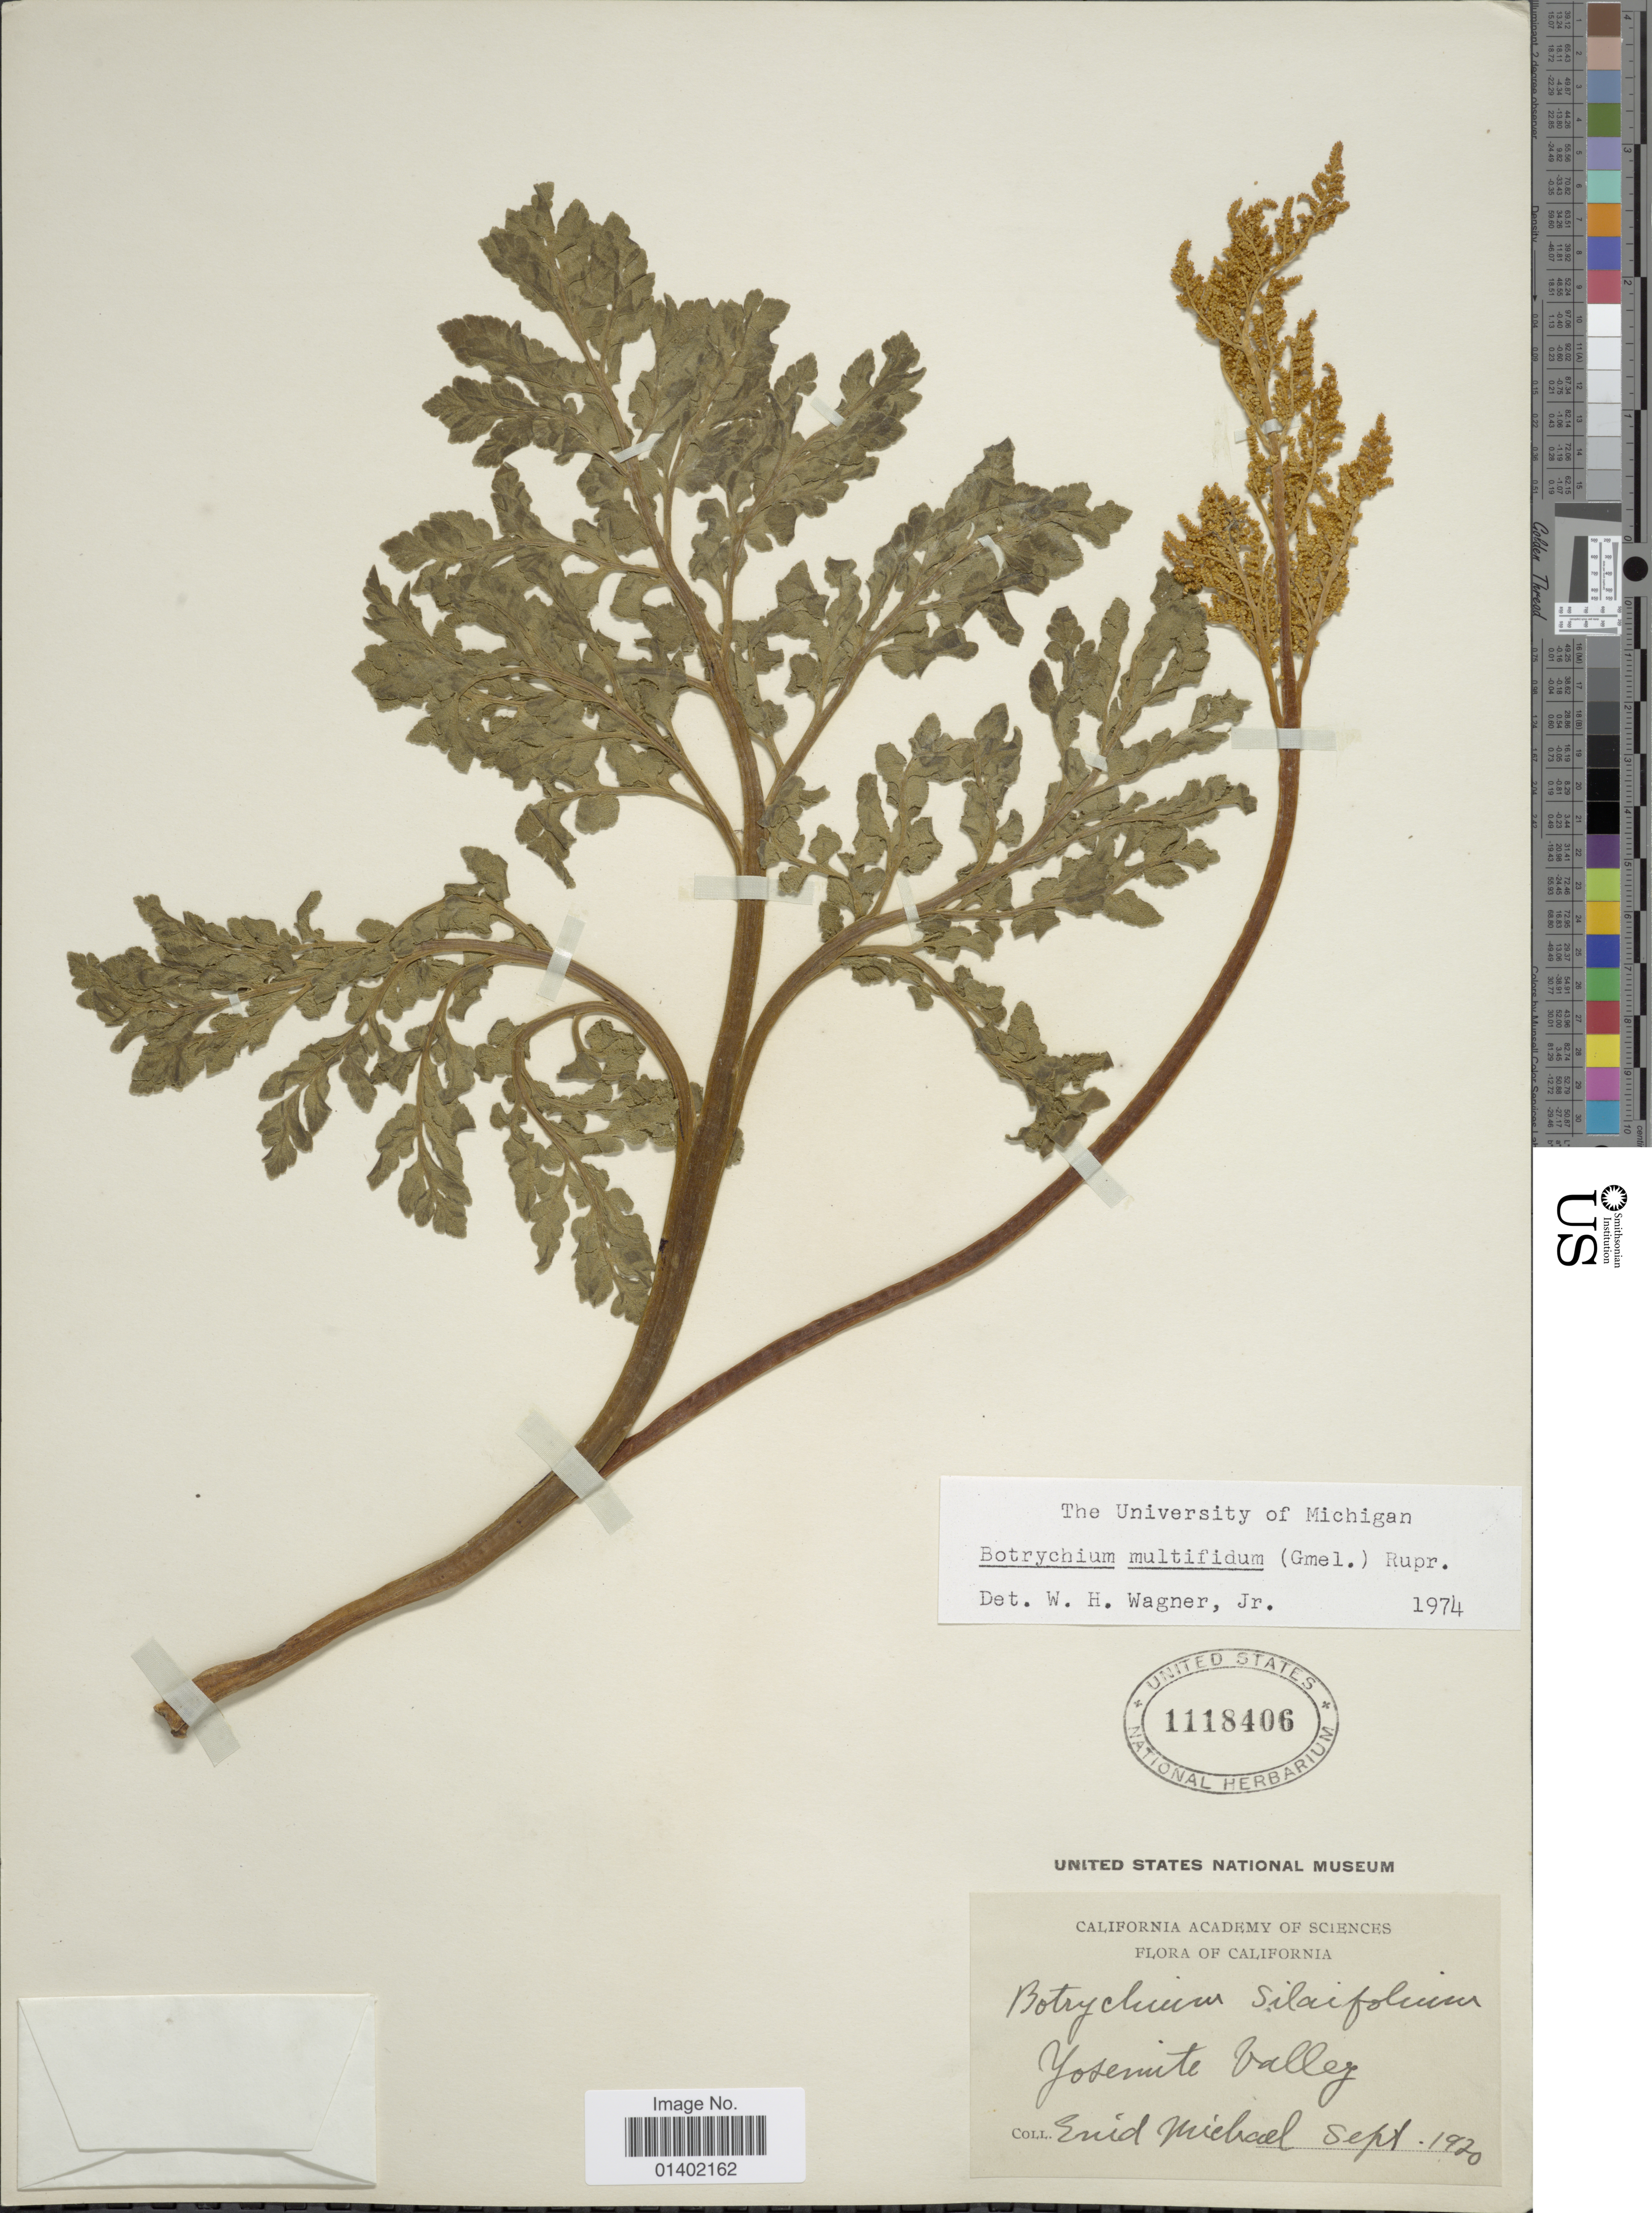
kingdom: Plantae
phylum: Tracheophyta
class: Polypodiopsida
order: Ophioglossales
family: Ophioglossaceae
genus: Botrychium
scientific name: Botrychium multifidum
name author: (J.F. Gmel.) Rupr.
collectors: E. Michael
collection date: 1920-09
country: United States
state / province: California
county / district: Mariposa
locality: Flora of California, Yosemite Valley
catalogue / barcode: US 1118406